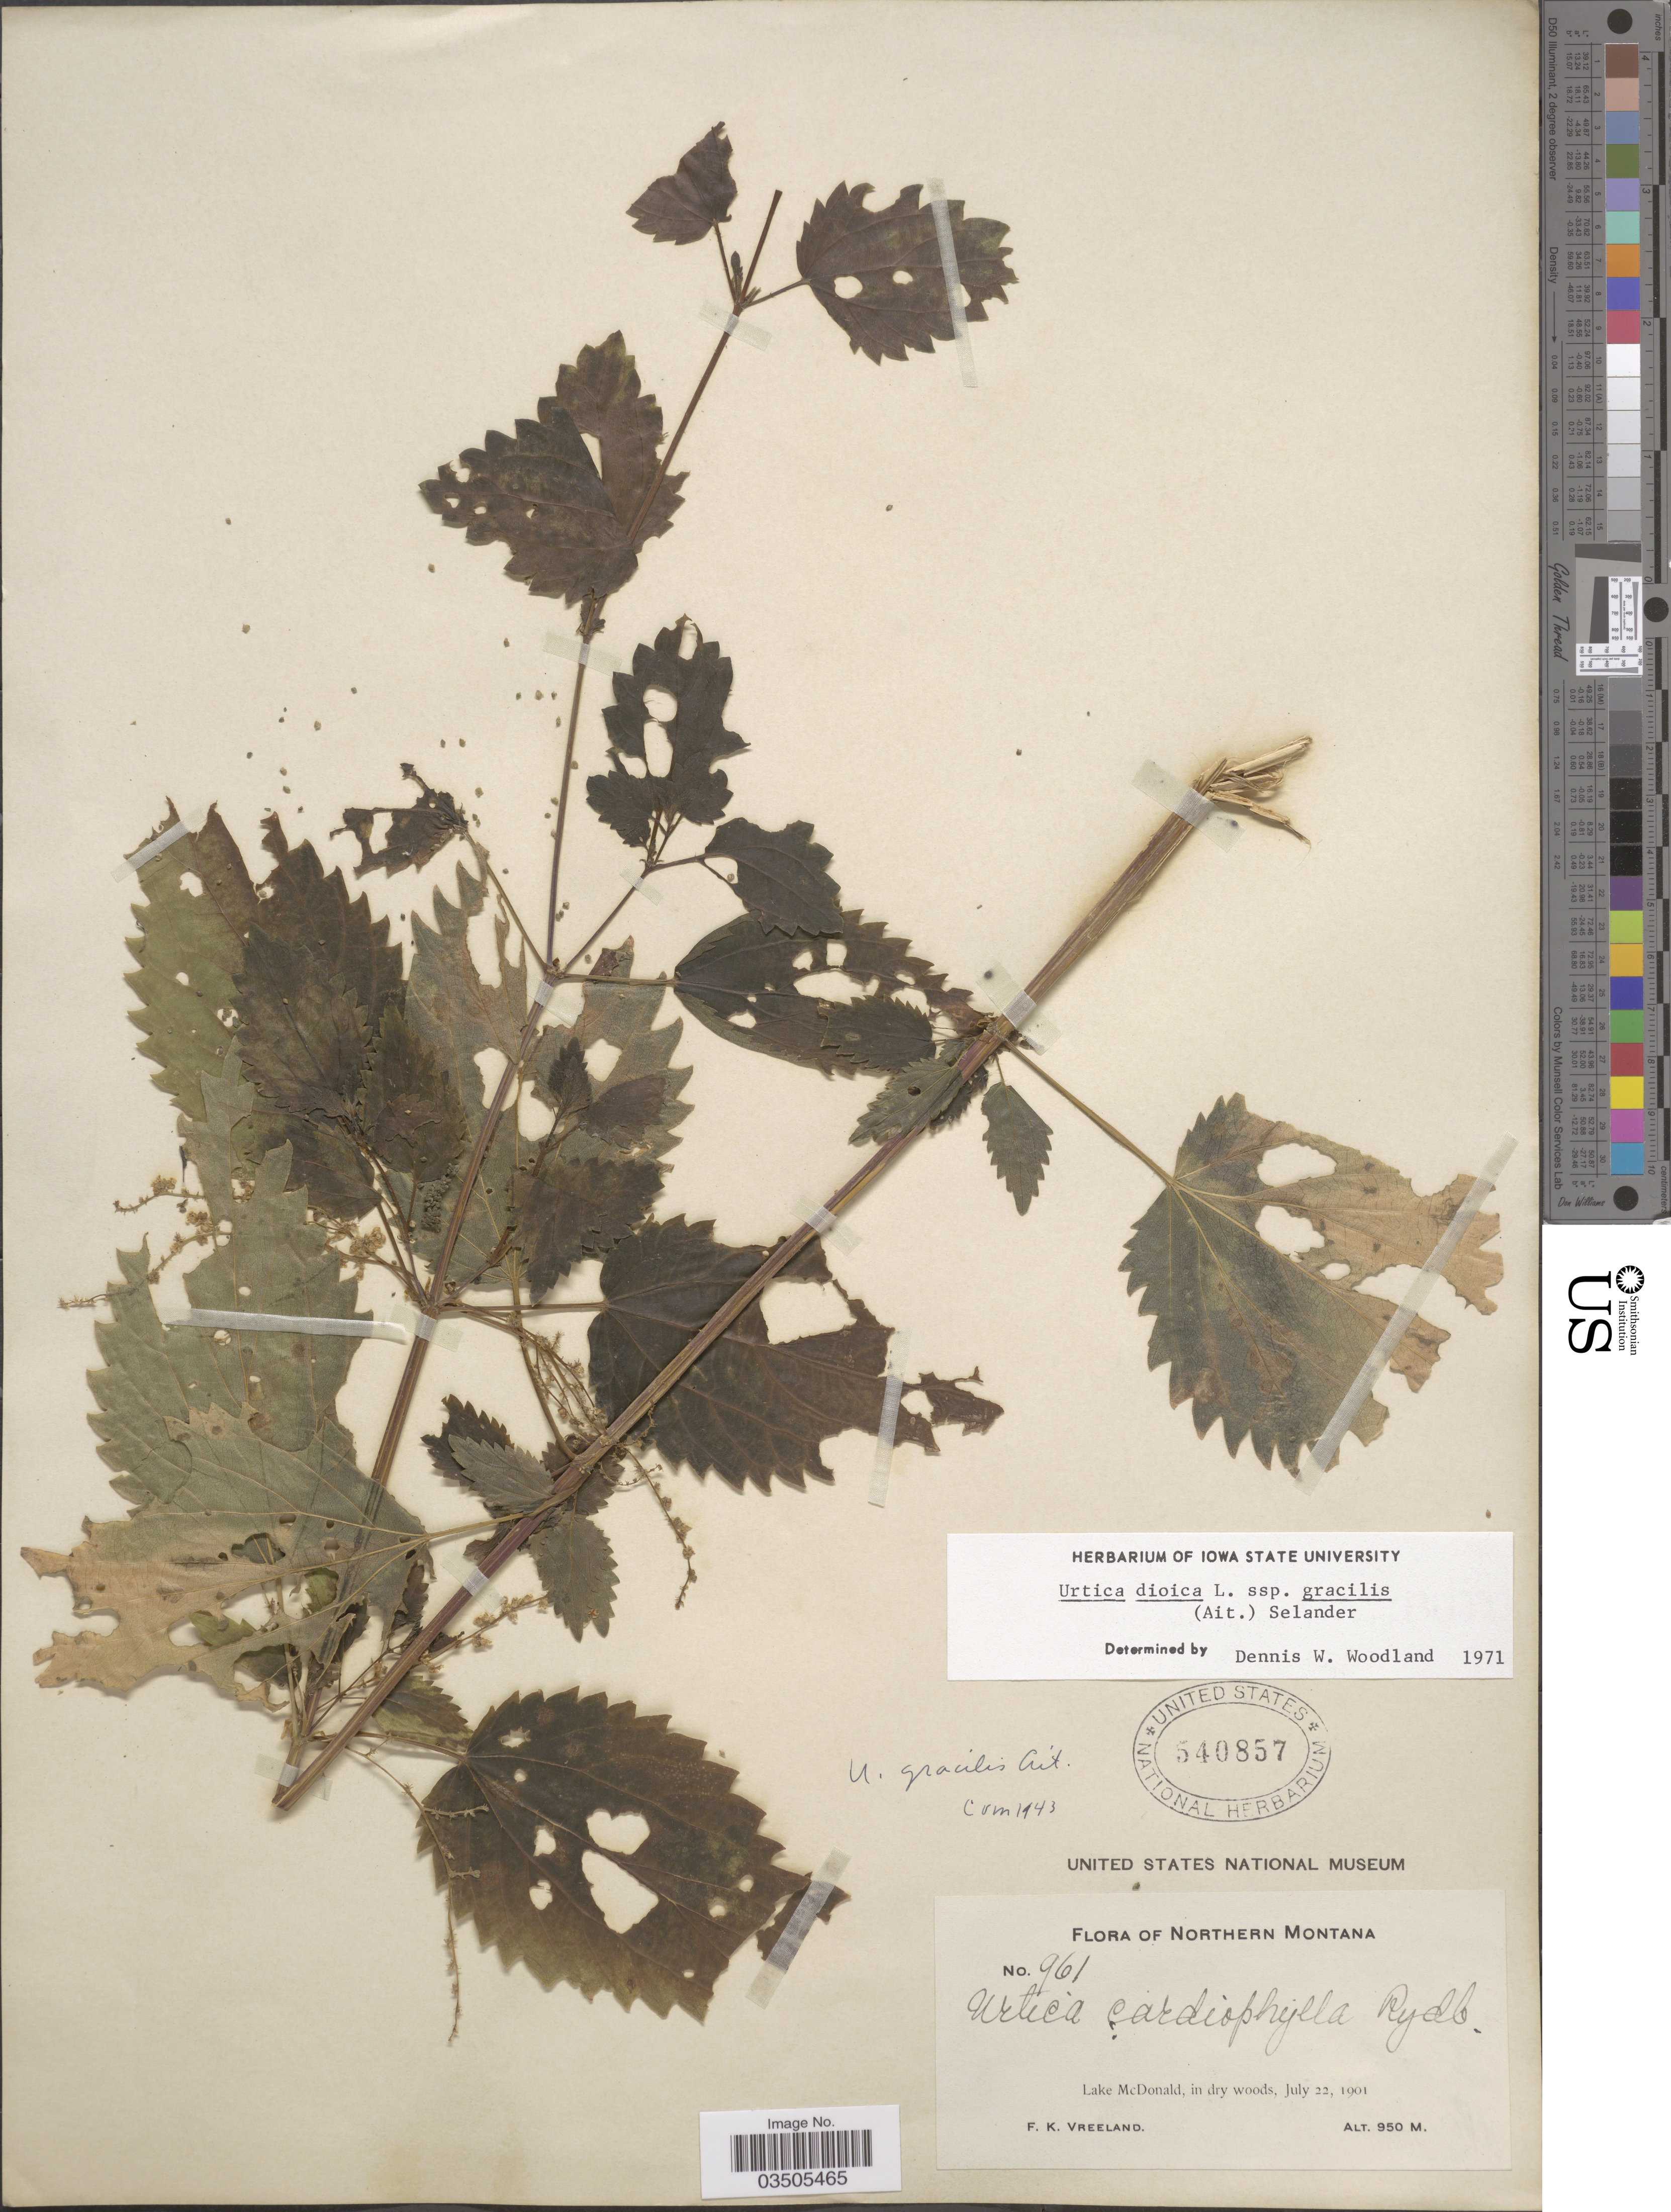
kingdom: Plantae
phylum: Tracheophyta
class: Magnoliopsida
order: Rosales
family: Urticaceae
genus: Urtica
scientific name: Urtica dioica subsp. gracilis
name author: L.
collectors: F. Vreeland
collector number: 961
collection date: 1901-07-22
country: United States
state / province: Montana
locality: Northern Montana. Lake McDonald, in dry woods.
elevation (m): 950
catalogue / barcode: US 540857